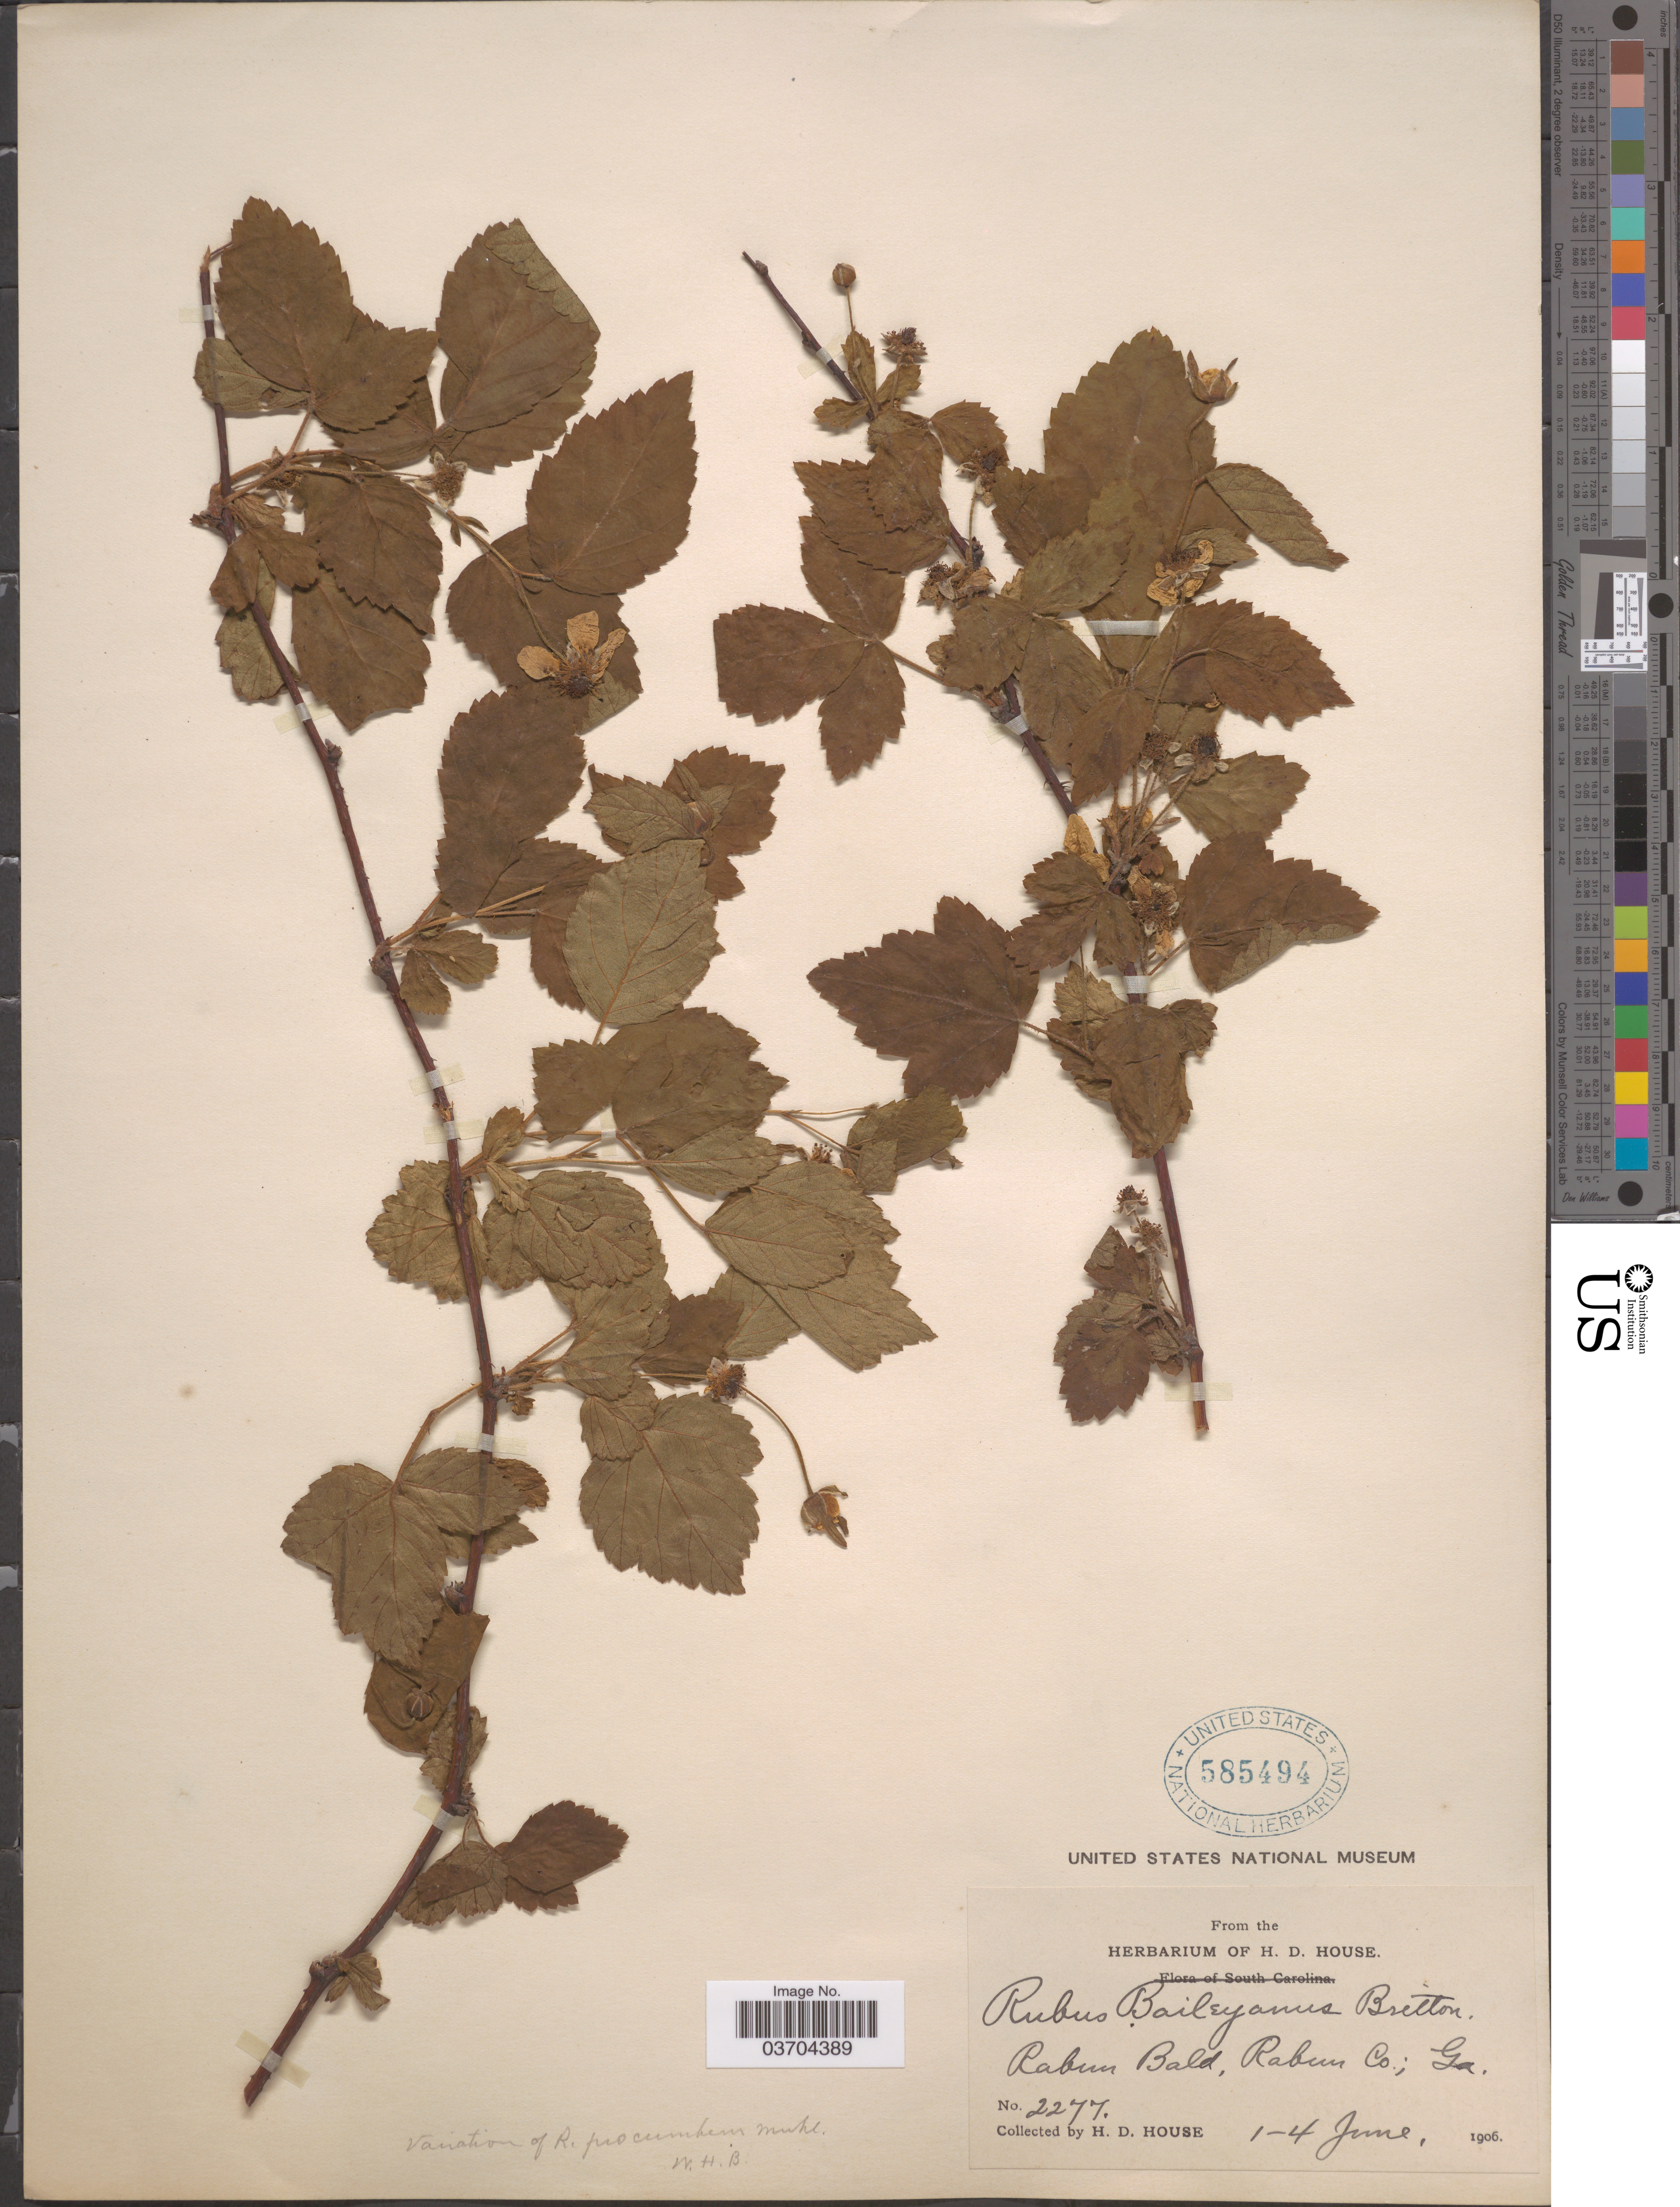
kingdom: Plantae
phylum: Tracheophyta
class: Magnoliopsida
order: Rosales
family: Rosaceae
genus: Rubus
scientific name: Rubus baileyanus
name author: Britton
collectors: H. D. House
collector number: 2277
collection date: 1906-06-01/1906-06-04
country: United States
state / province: Georgia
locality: Rabun Bald, Rabun Co.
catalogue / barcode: US 585494